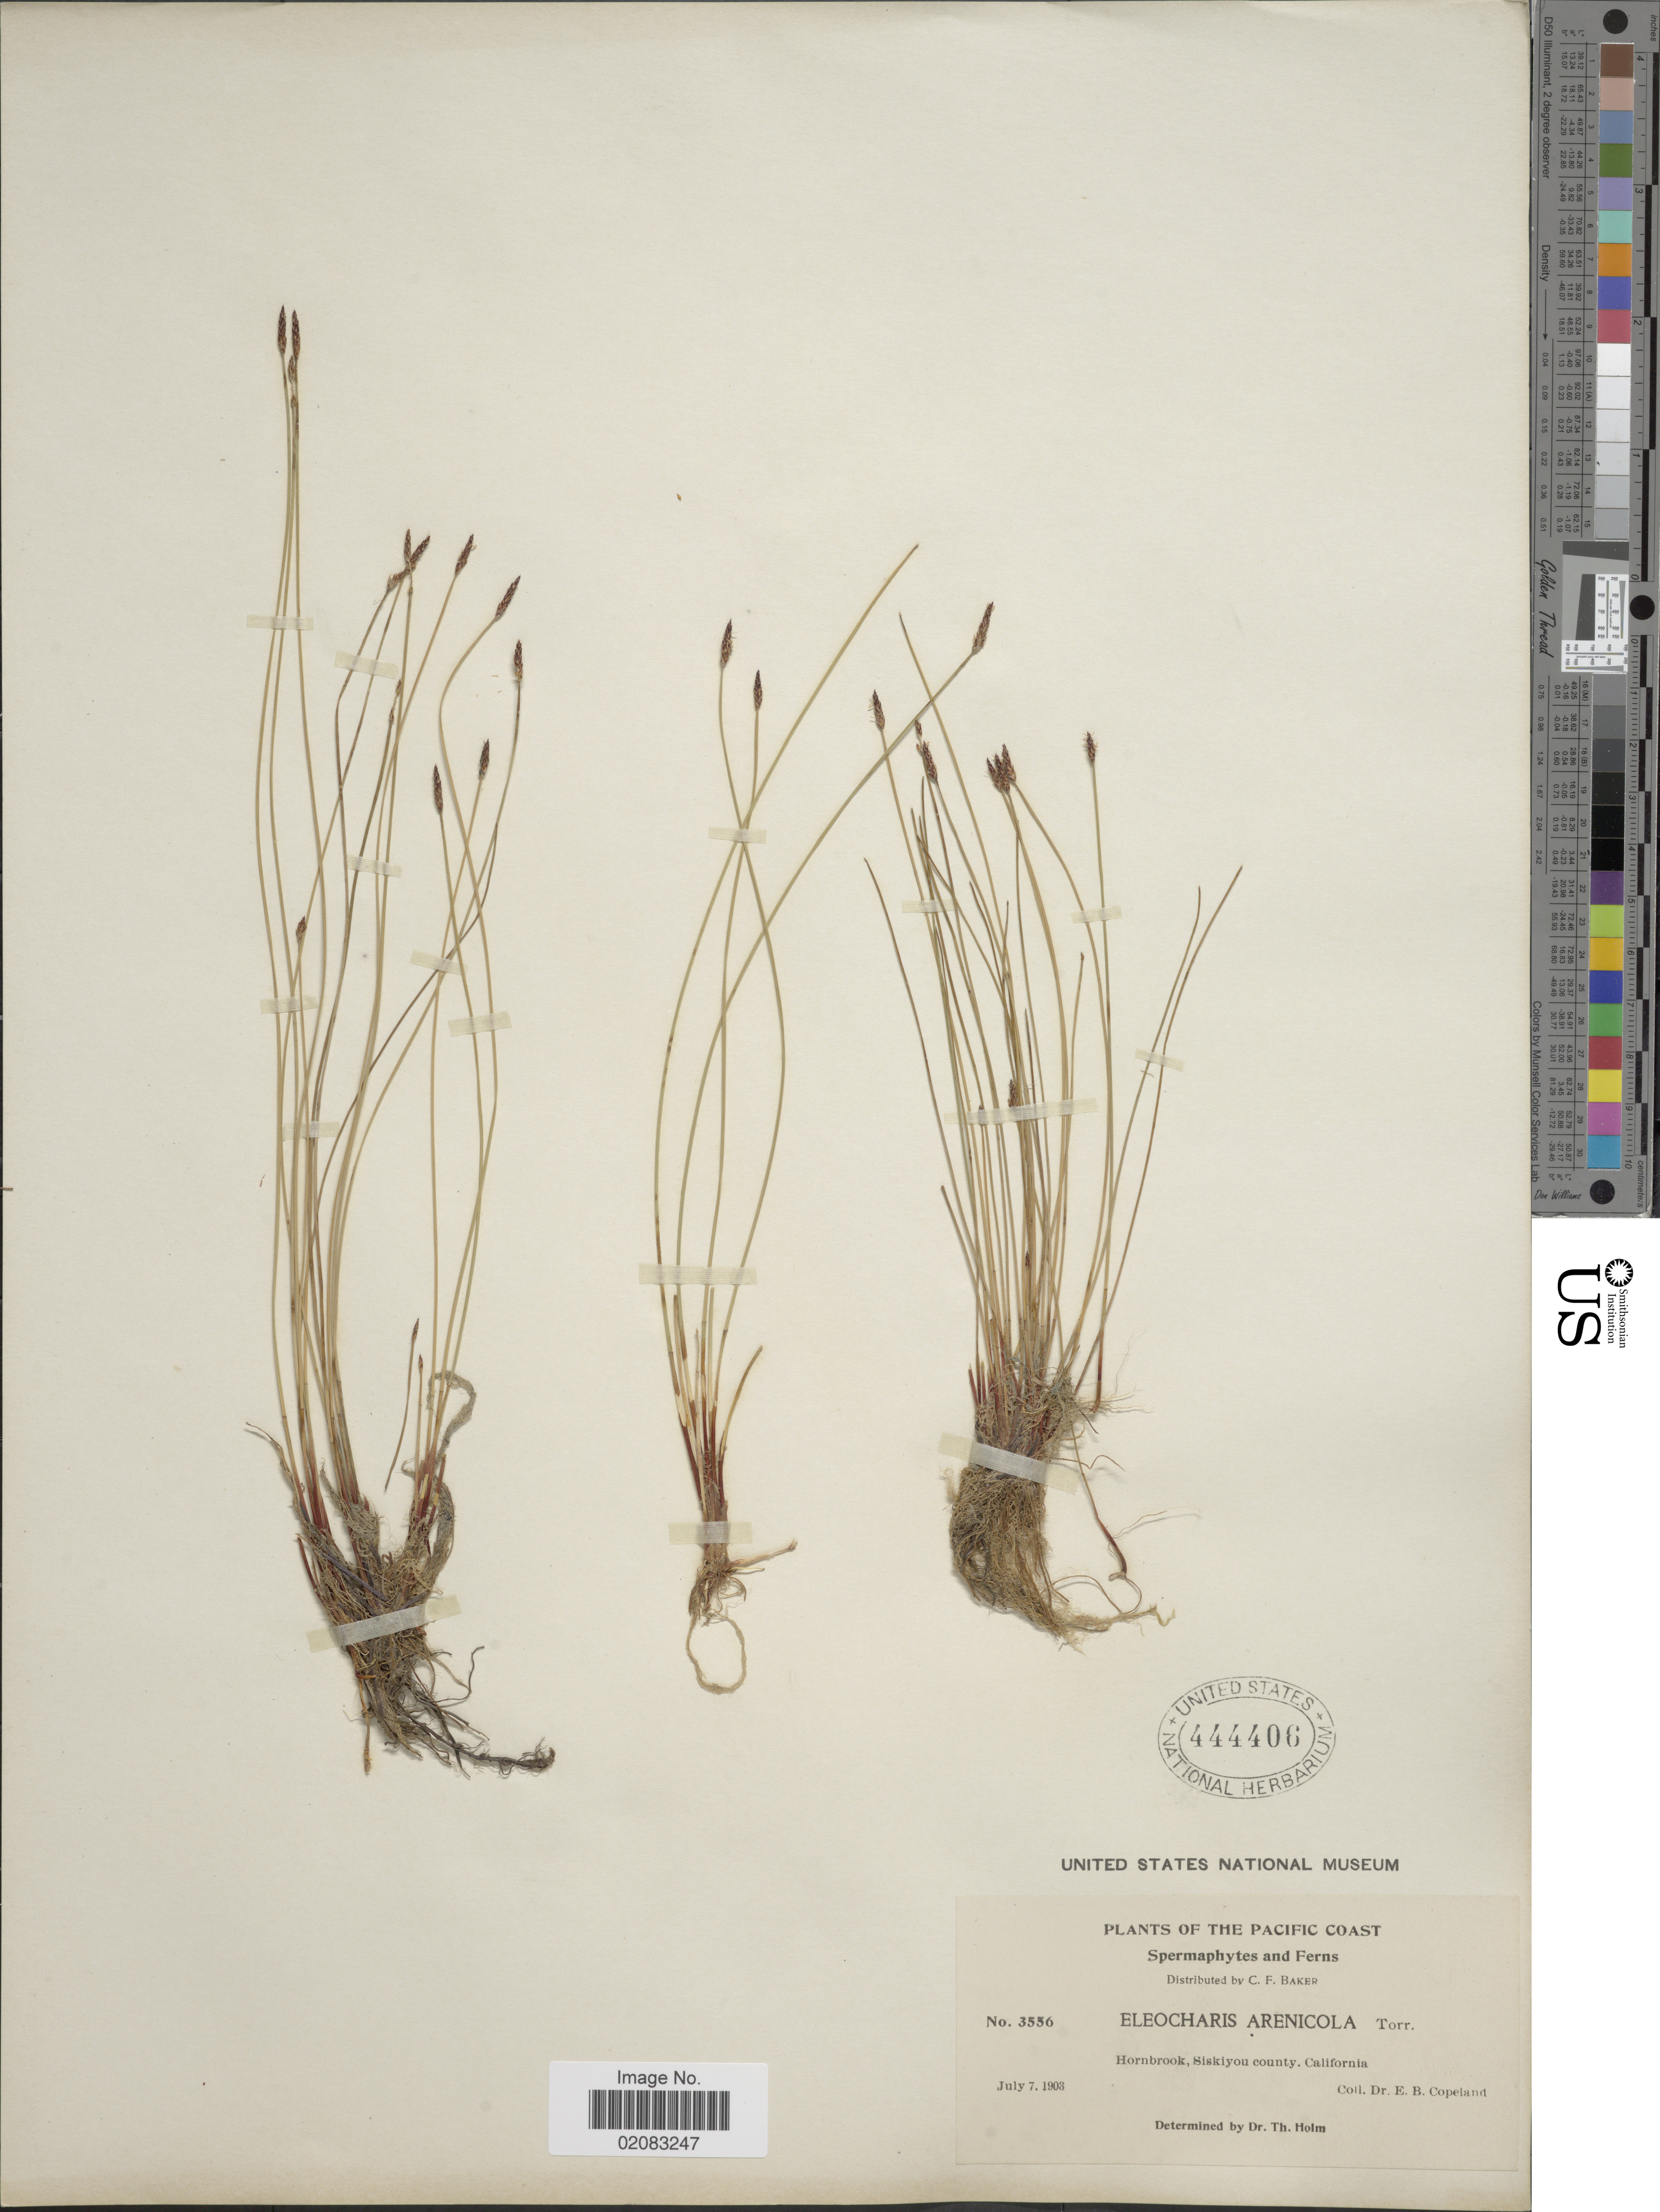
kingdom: Plantae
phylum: Tracheophyta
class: Liliopsida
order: Poales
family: Cyperaceae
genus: Eleocharis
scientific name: Eleocharis parishii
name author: Britton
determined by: Strong, Mark T., (BOT), Smithsonian Institution - National Museum of Natural History (UNITED STATES)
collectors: E. B. Copeland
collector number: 3556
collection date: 1903-07-07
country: United States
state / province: California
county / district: Siskiyou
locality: The Pacific Coast, Spermaphytes and Ferns, Hornbrook, Siskiyou county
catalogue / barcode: US 444406